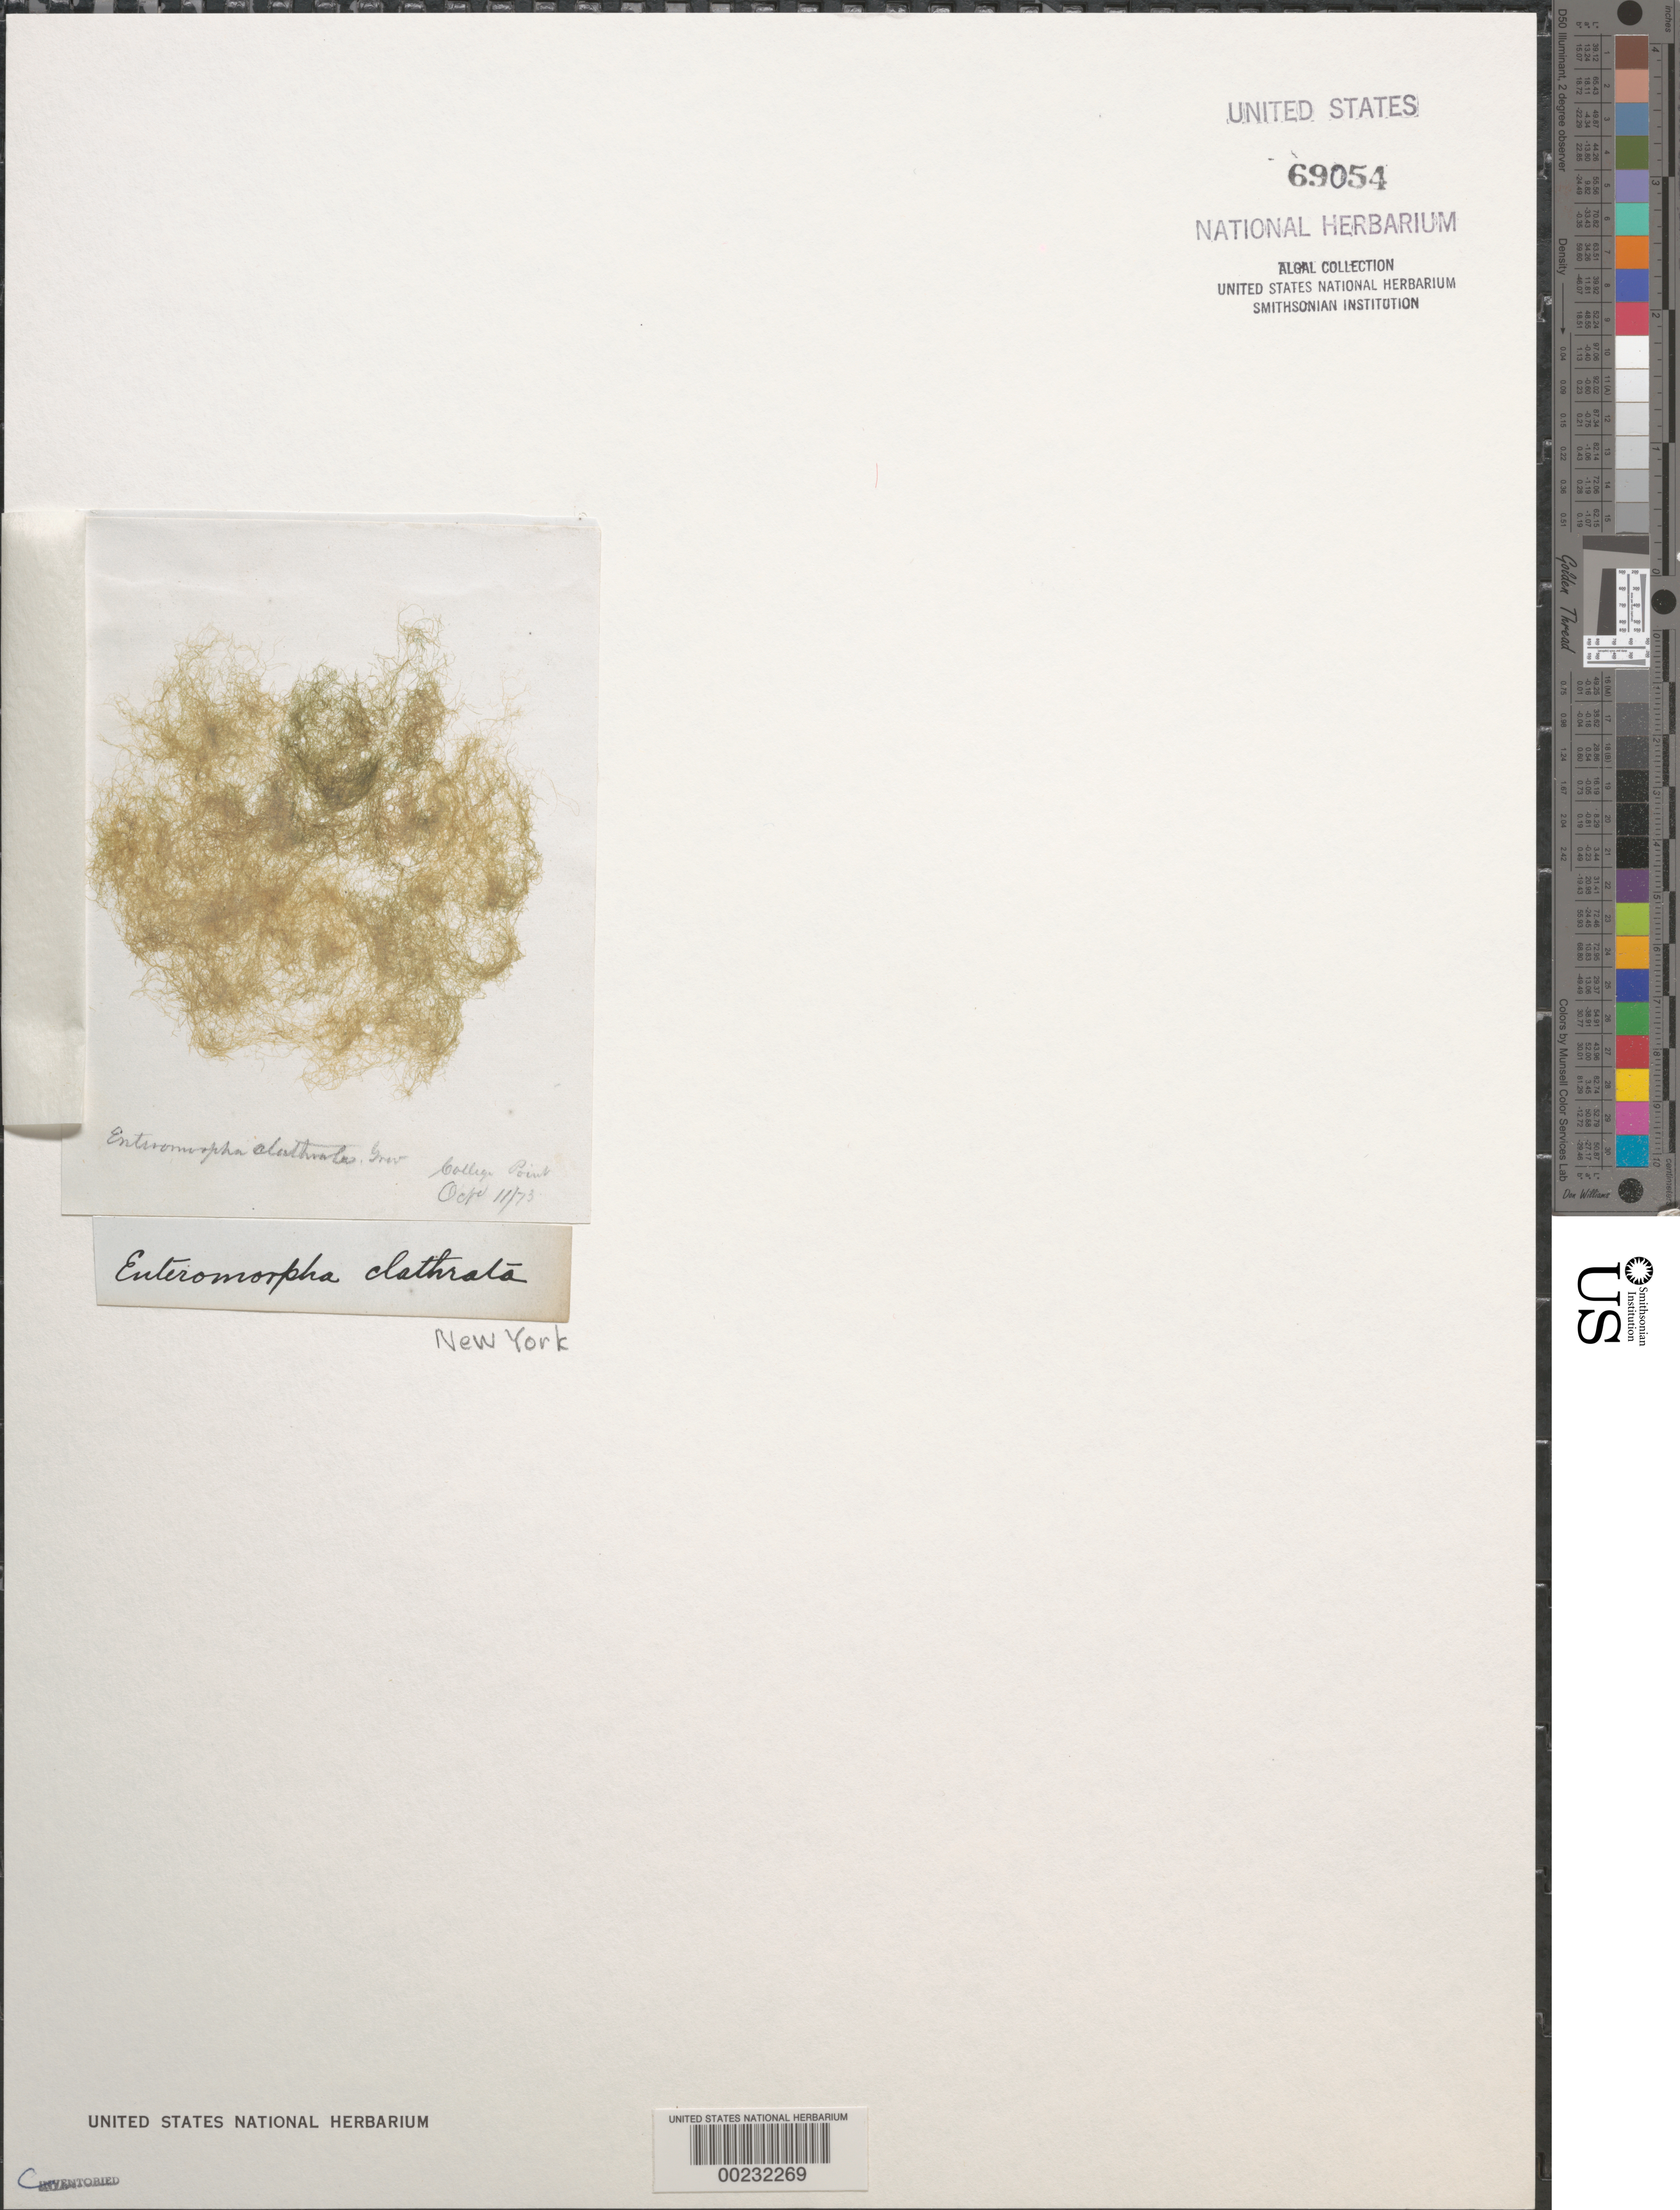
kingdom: Plantae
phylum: Chlorophyta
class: Ulvophyceae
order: Ulvales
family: Ulvaceae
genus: Ulva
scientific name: Ulva clathrata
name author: (Roth) C. Agardh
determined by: Algae name updating Project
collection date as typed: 11 Oct 1873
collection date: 1873-10-11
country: United States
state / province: New York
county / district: Queens County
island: Long Island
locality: College Point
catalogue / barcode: US 69054